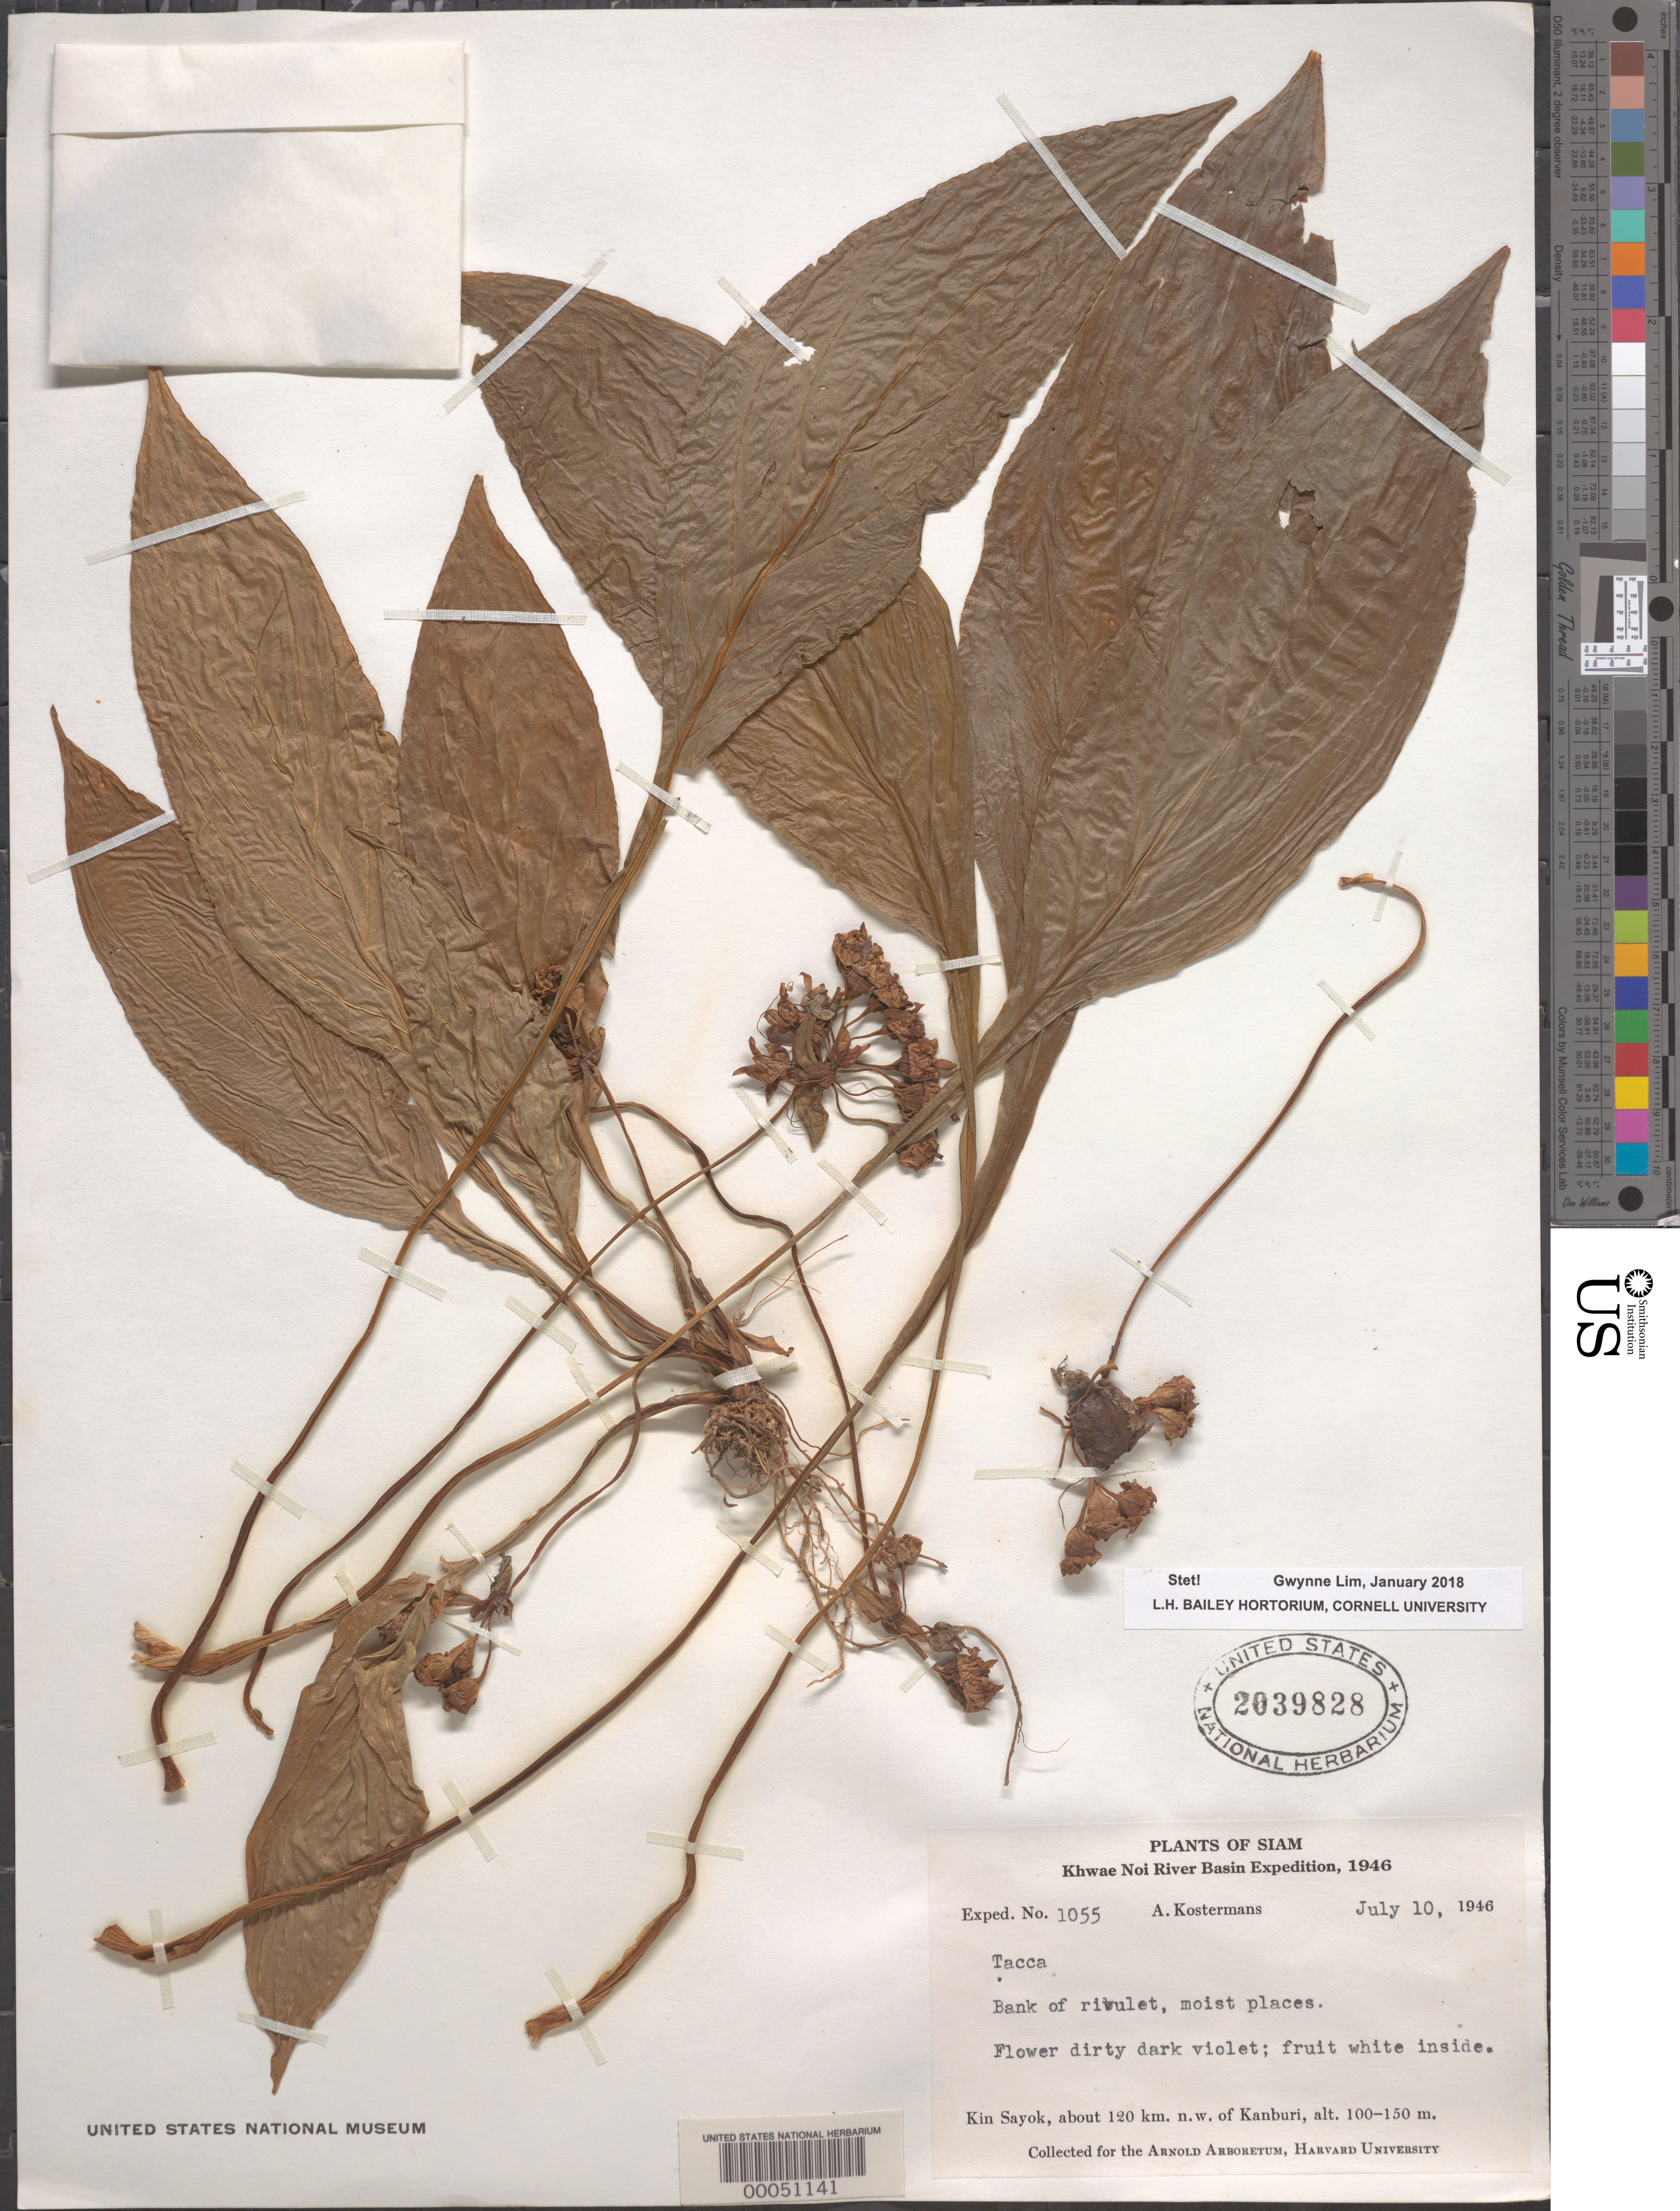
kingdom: Plantae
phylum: Tracheophyta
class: Liliopsida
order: Dioscoreales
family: Dioscoreaceae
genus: Tacca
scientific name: Tacca palmata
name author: Blume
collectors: A. J. G. Kostermans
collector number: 1055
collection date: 1946-07-10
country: Thailand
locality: Siam. Khwae Noi River Basin. Kin Sayok, about 120 km. n.w. of Kanburi.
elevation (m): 100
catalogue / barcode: US 2039828